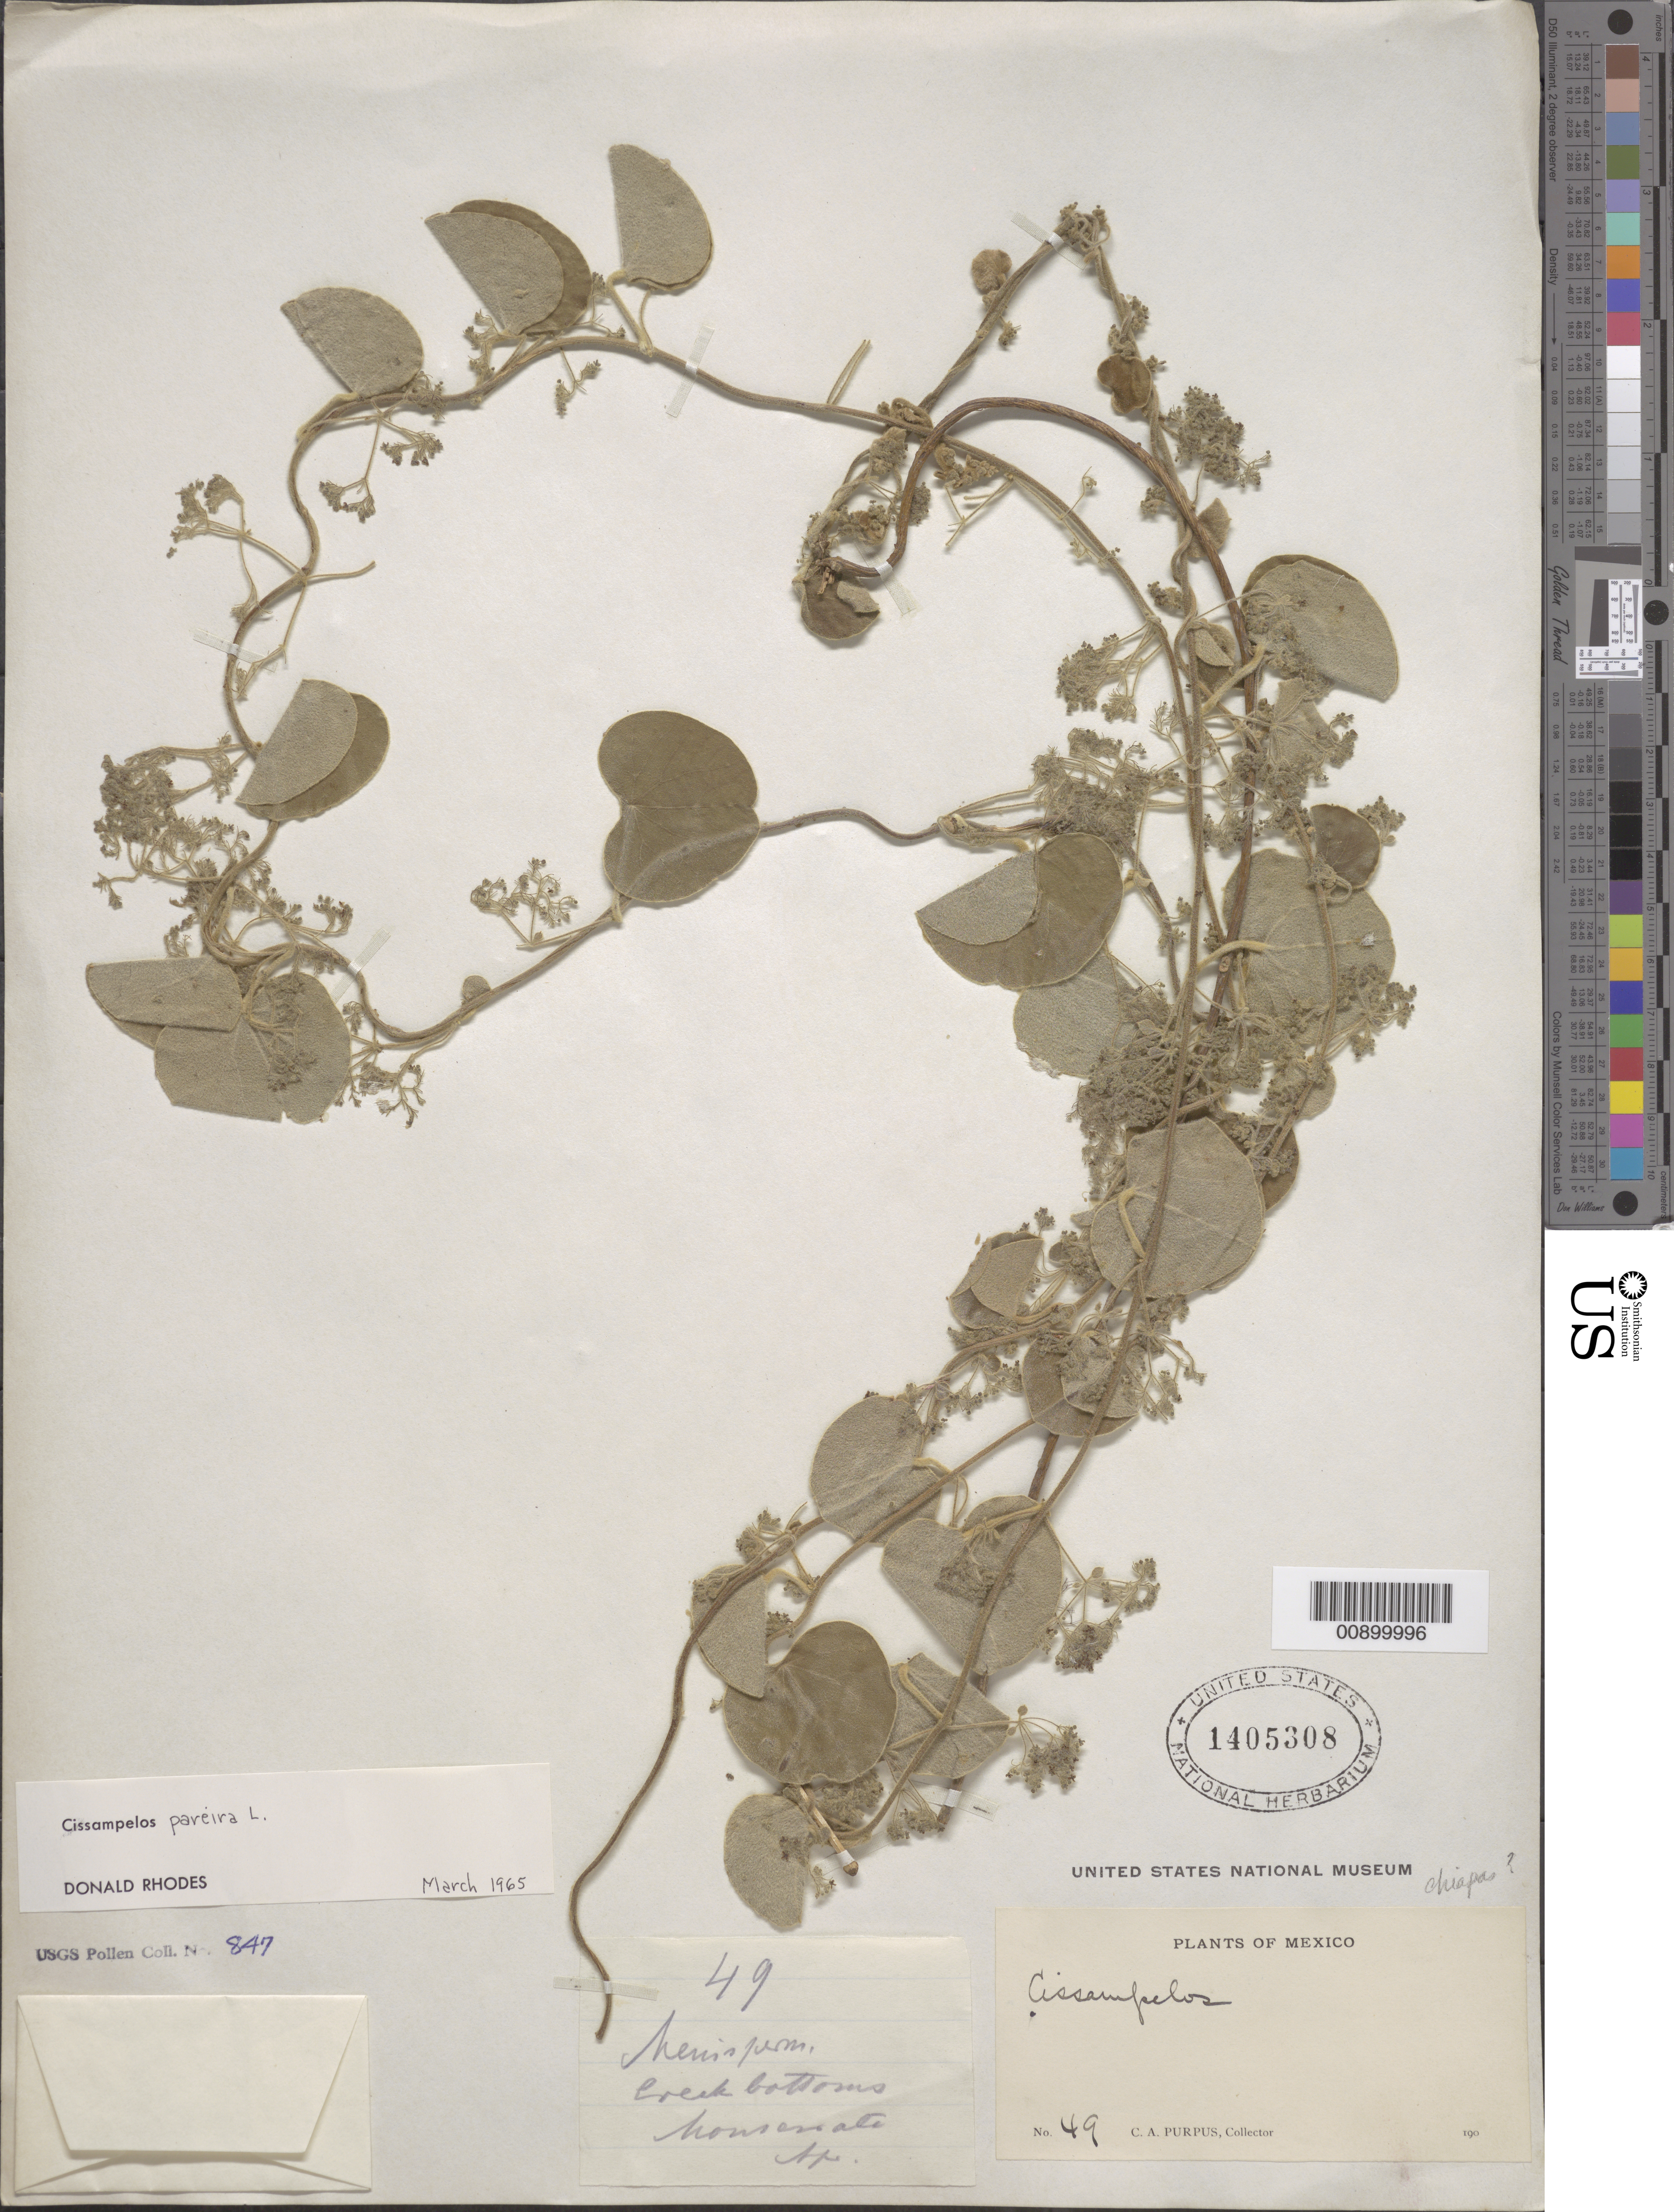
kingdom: Plantae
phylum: Tracheophyta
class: Magnoliopsida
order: Ranunculales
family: Menispermaceae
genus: Cissampelos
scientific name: Cissampelos pareira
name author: L.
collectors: C. A. Purpus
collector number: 49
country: Mexico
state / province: Chiapas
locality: Monserrate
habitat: Creek bottoms.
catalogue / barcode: US 1405308